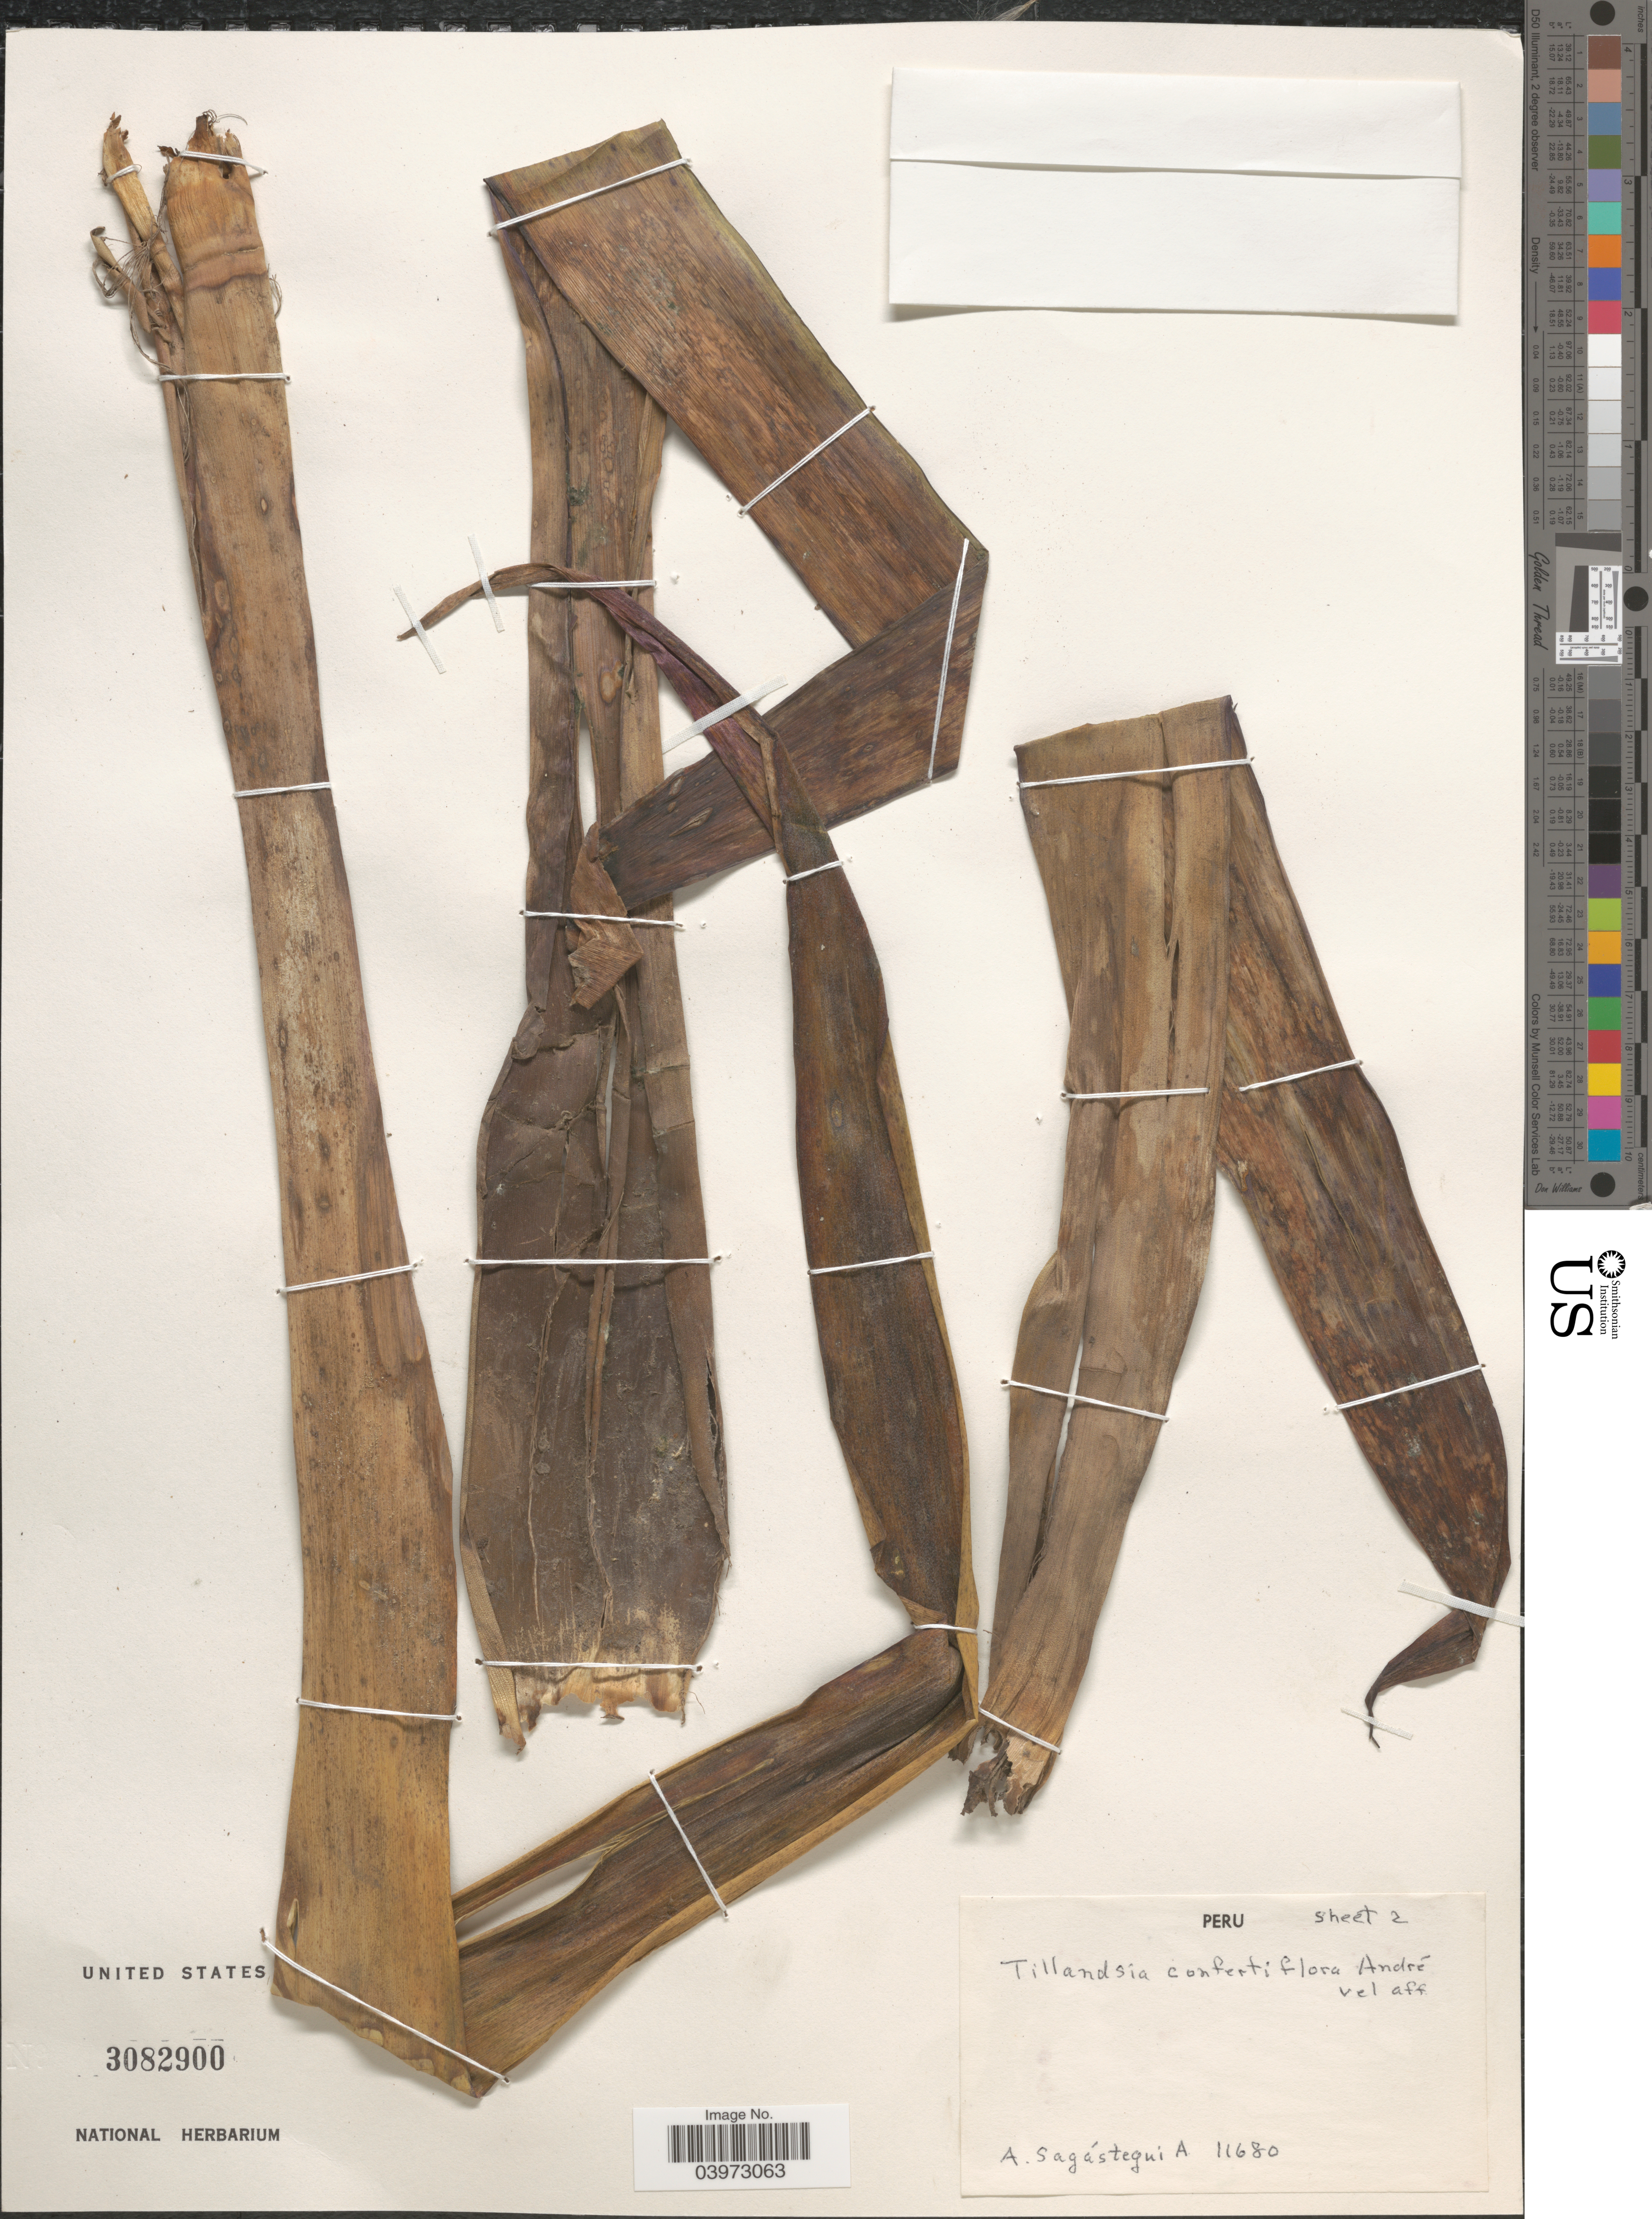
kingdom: Plantae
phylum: Tracheophyta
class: Liliopsida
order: Poales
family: Bromeliaceae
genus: Tillandsia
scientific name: Tillandsia confertiflora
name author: André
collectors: A. Sagástegui A.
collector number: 11680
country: Peru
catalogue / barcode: US 3082900